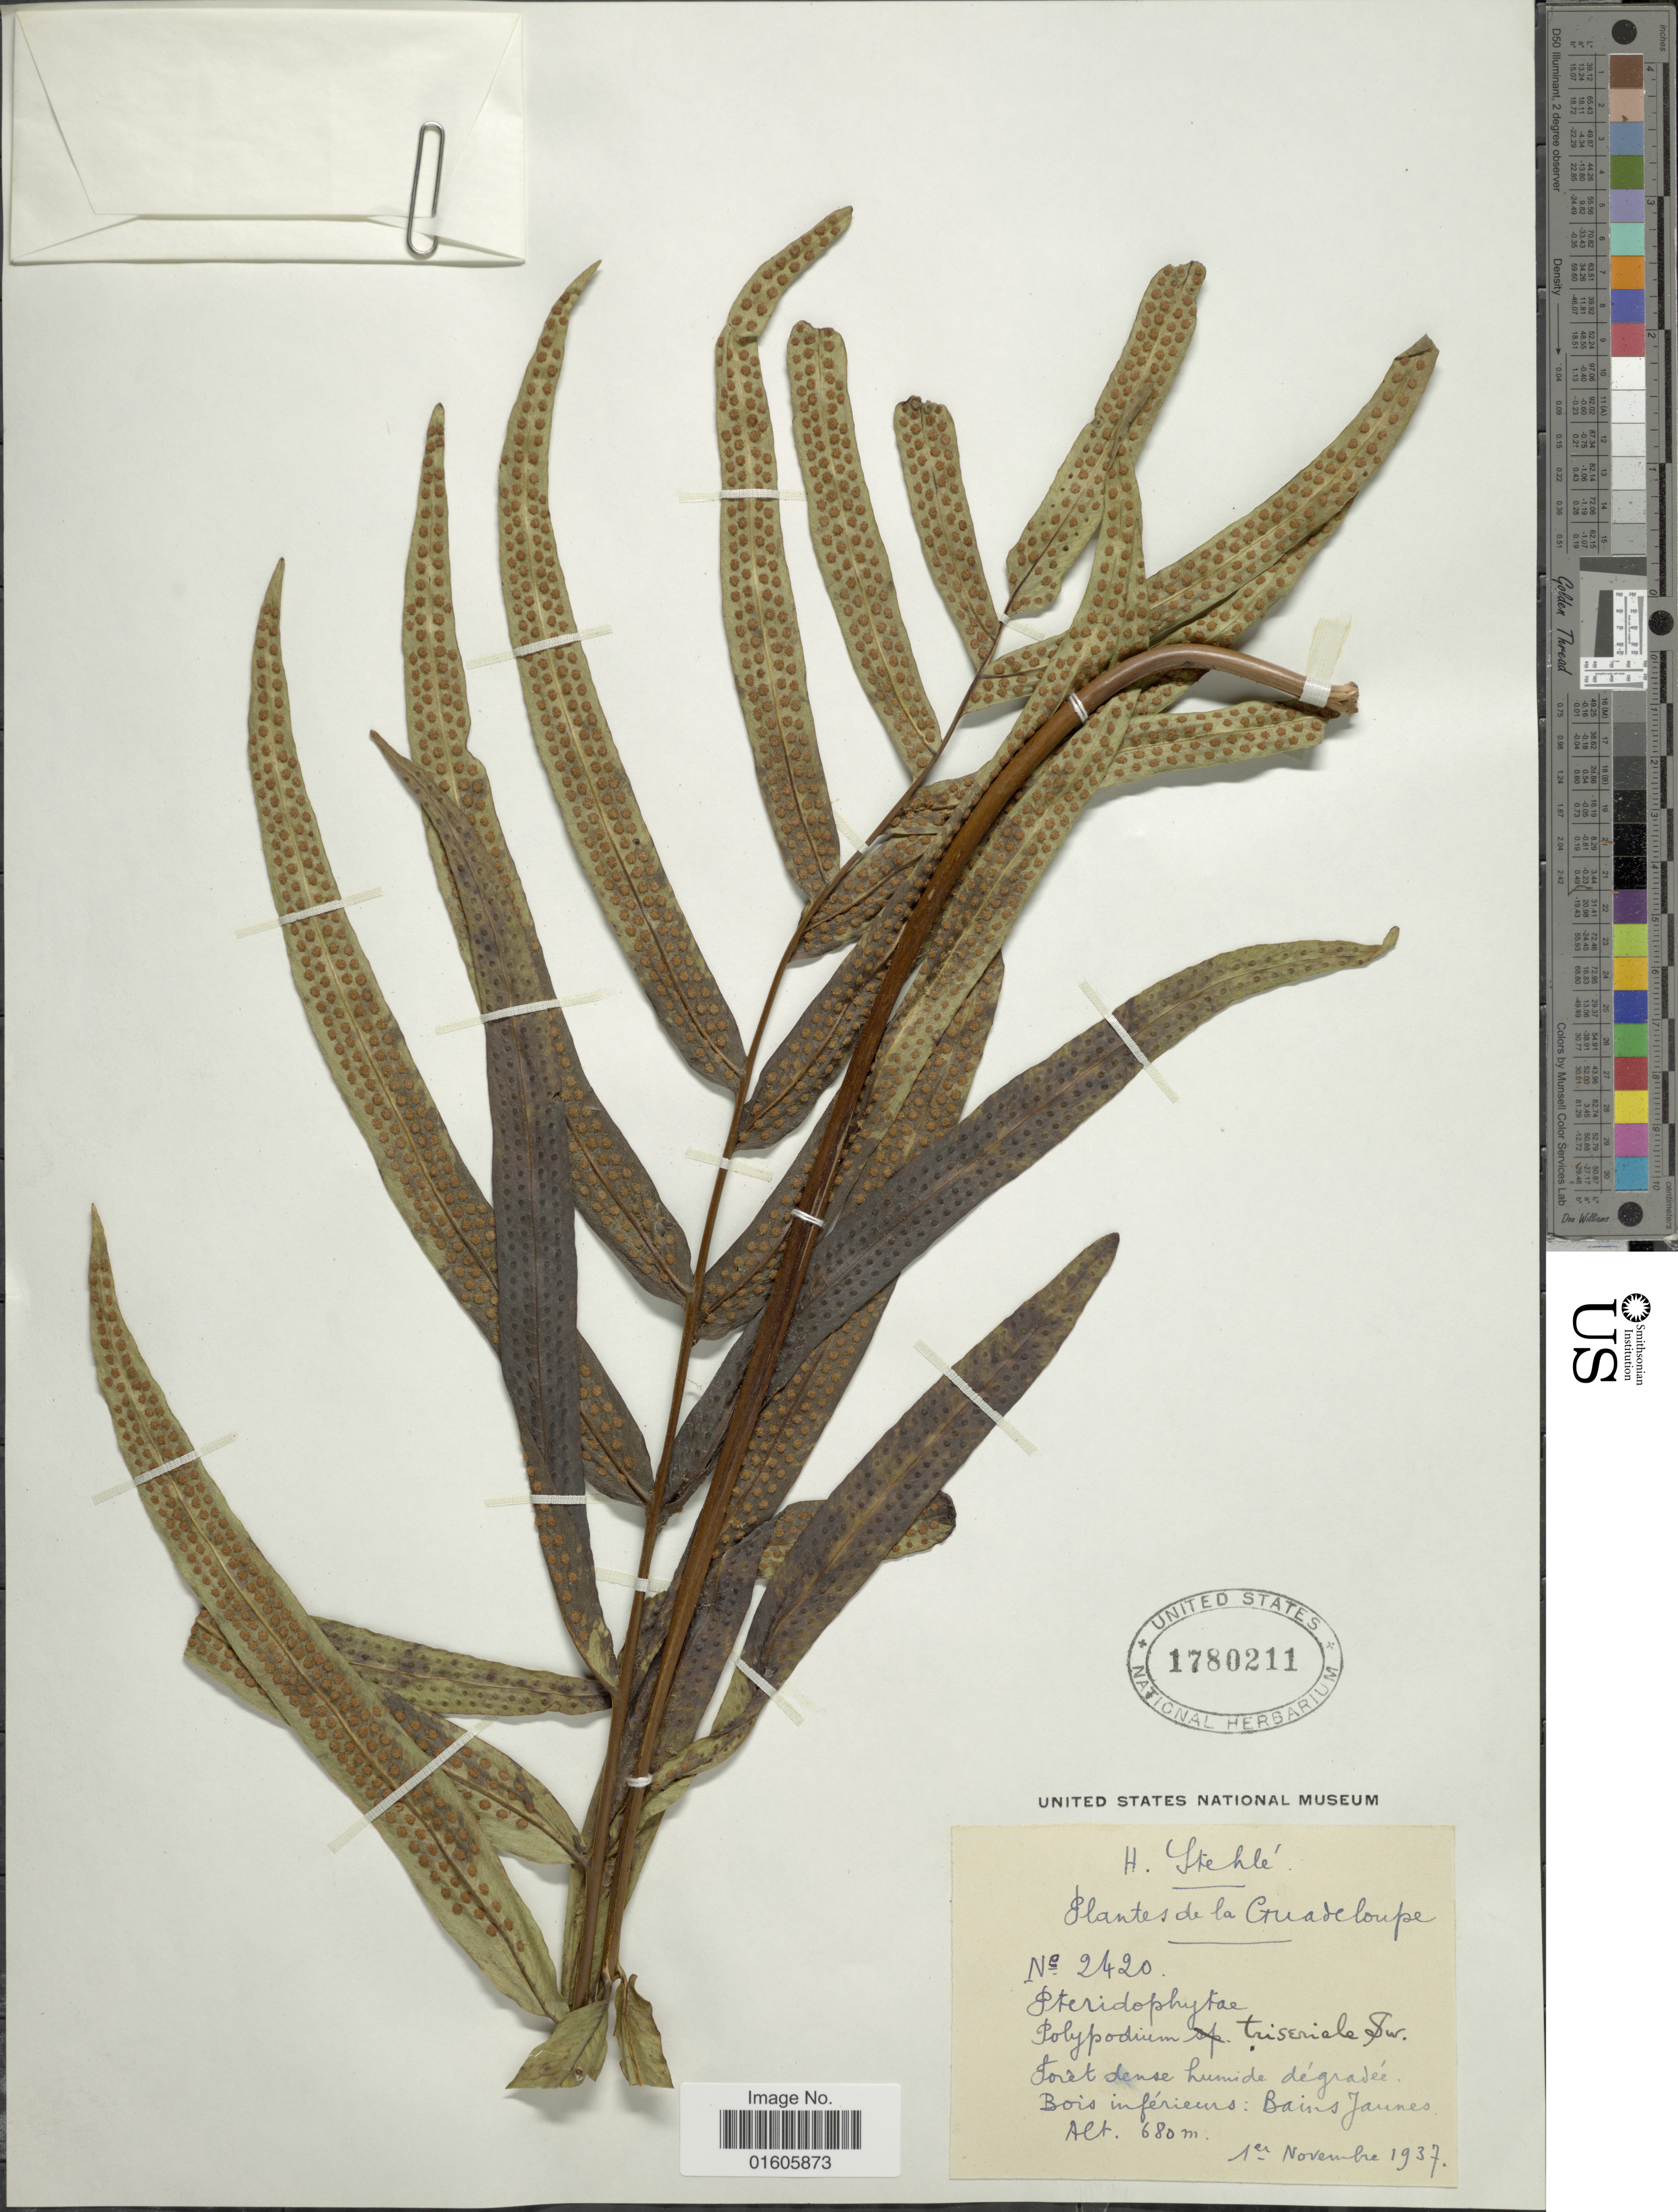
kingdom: Plantae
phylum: Tracheophyta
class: Polypodiopsida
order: Polypodiales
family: Polypodiaceae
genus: Serpocaulon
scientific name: Serpocaulon triseriale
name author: (Sw.) A.R. Sm.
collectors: H. Stehlé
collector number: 2420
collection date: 1937-11-01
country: Guadeloupe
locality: Bois inférieurs: Bains James.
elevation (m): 680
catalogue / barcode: US 1780211